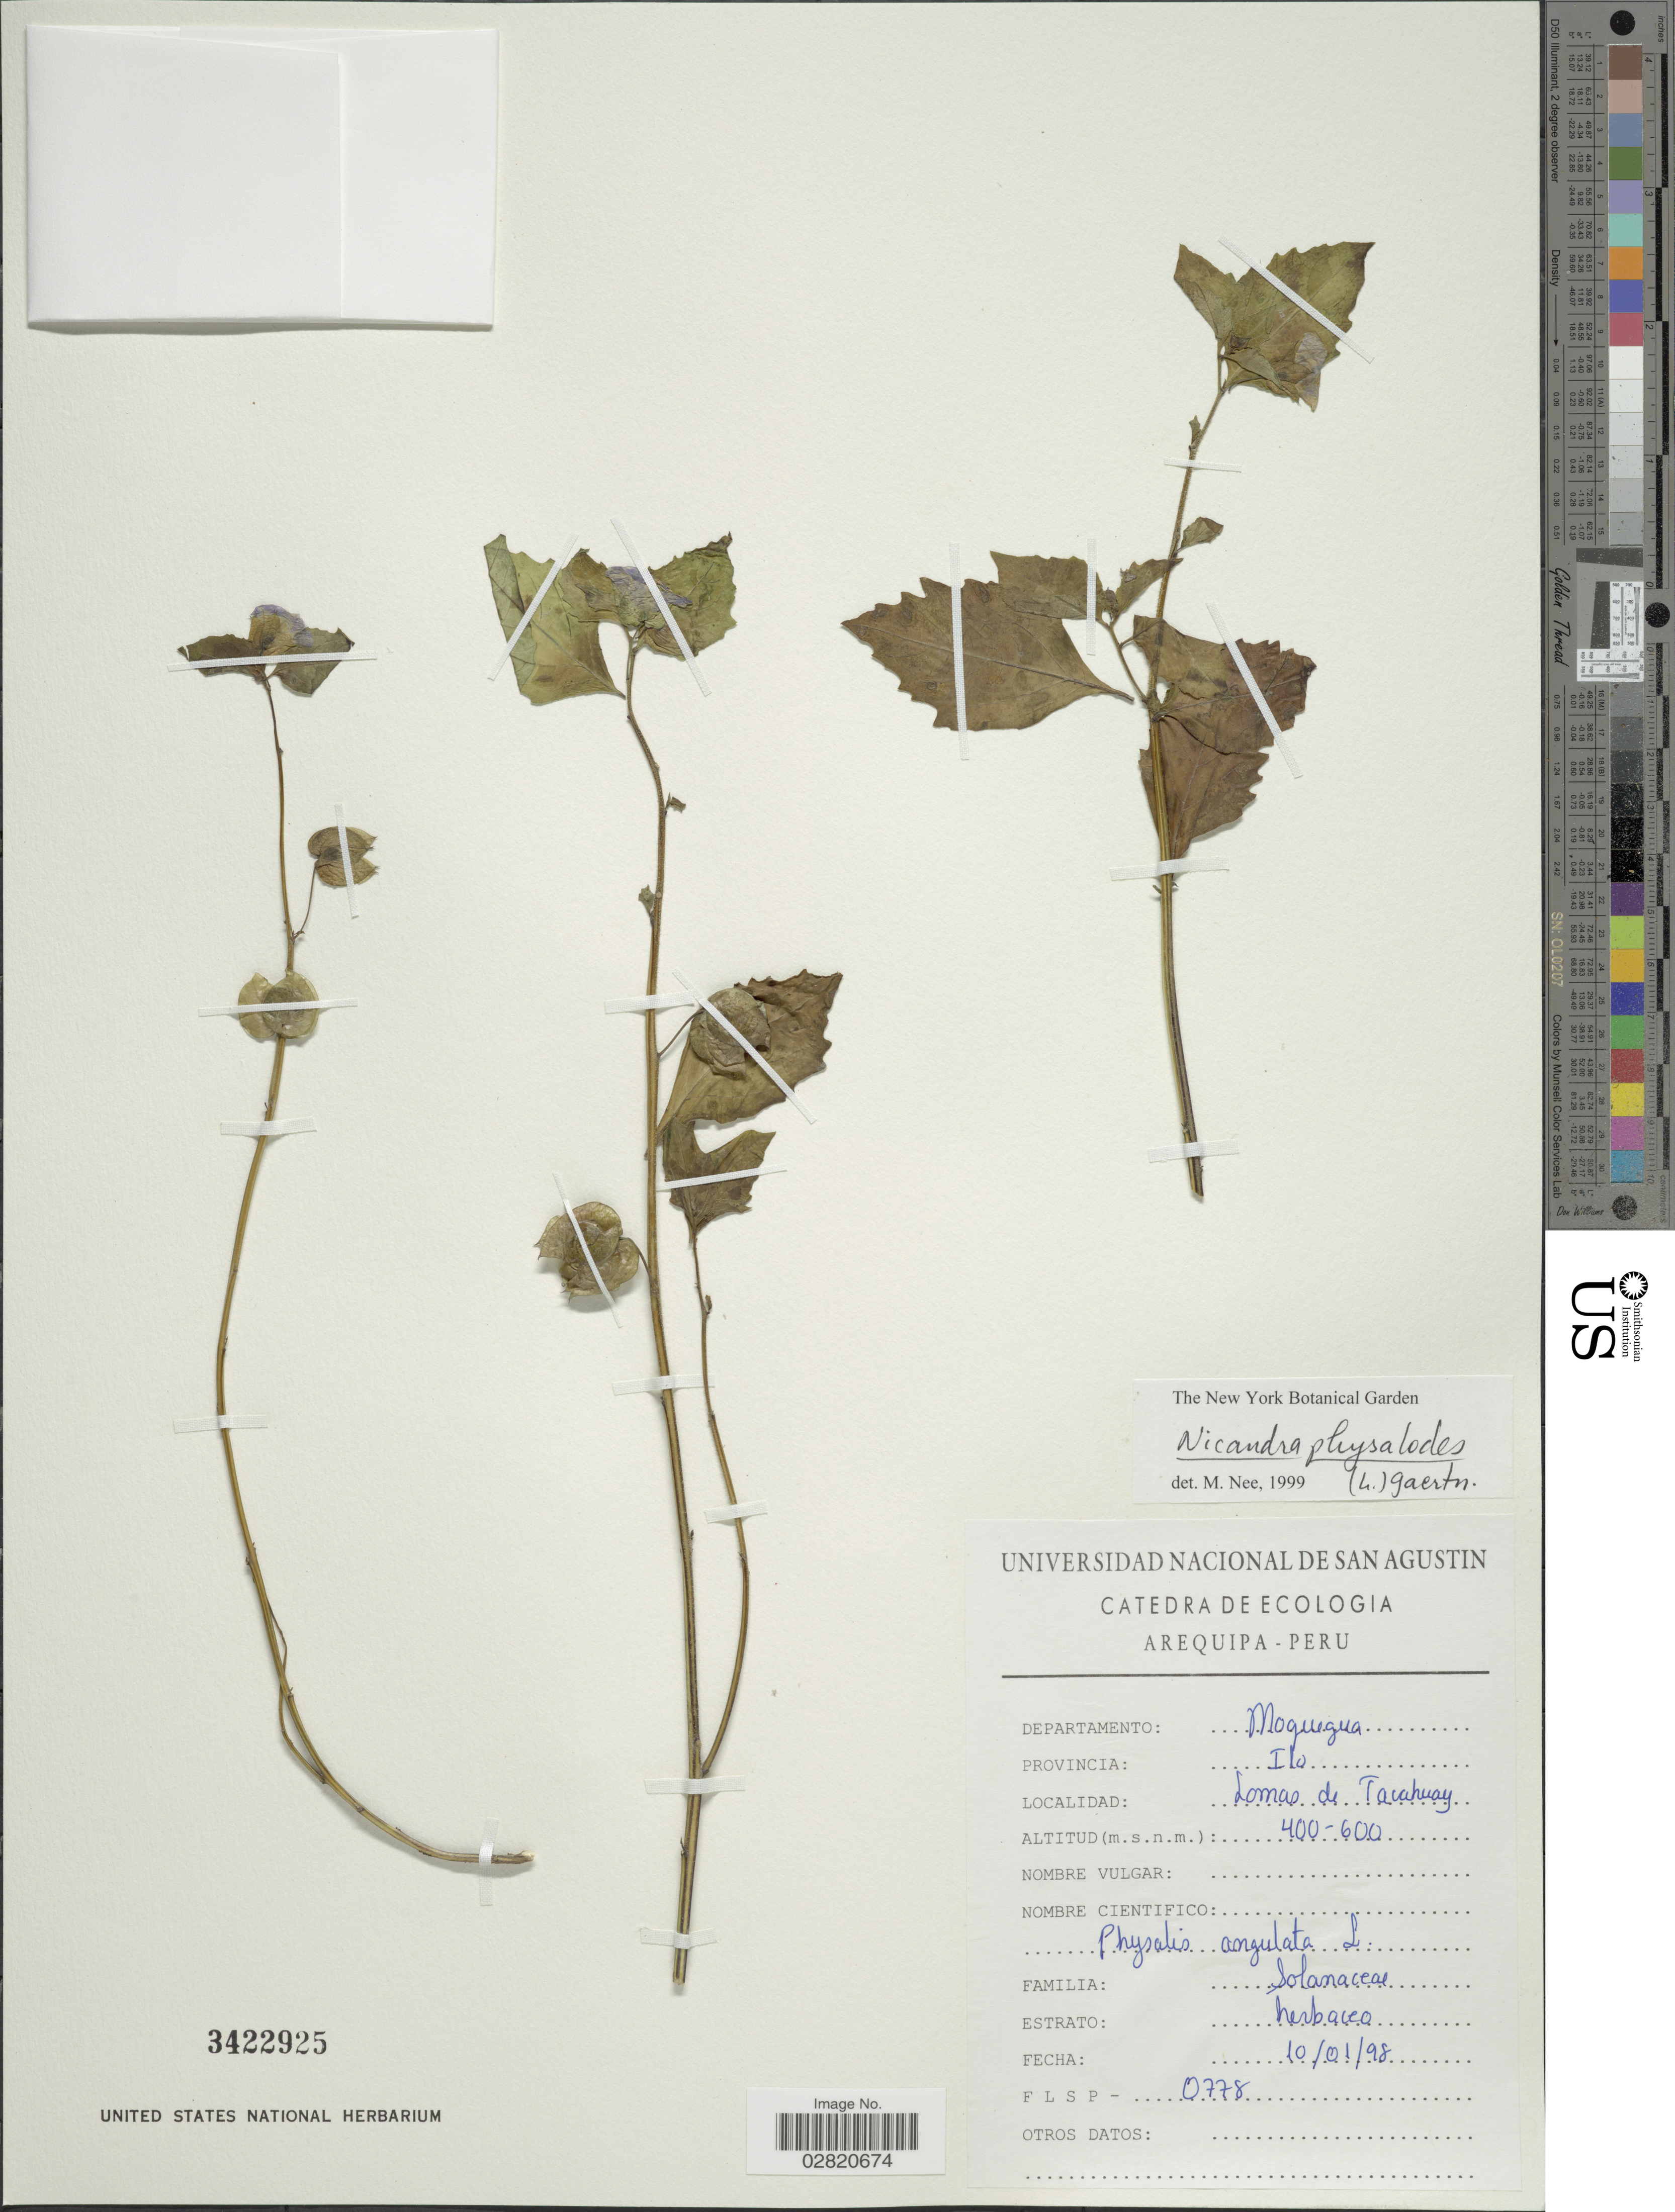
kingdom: Plantae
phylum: Tracheophyta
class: Magnoliopsida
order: Solanales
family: Solanaceae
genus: Nicandra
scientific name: Nicandra physalodes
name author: (L.) Gaertn.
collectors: F. L. S. P.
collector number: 0778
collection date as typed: Transcribed d/m/y: 10/1/98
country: Peru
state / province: Moquegua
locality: Departamento: Moquegua. Provincia: Ilo. Lomas de Tacahuay.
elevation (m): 400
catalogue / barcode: US 3422925